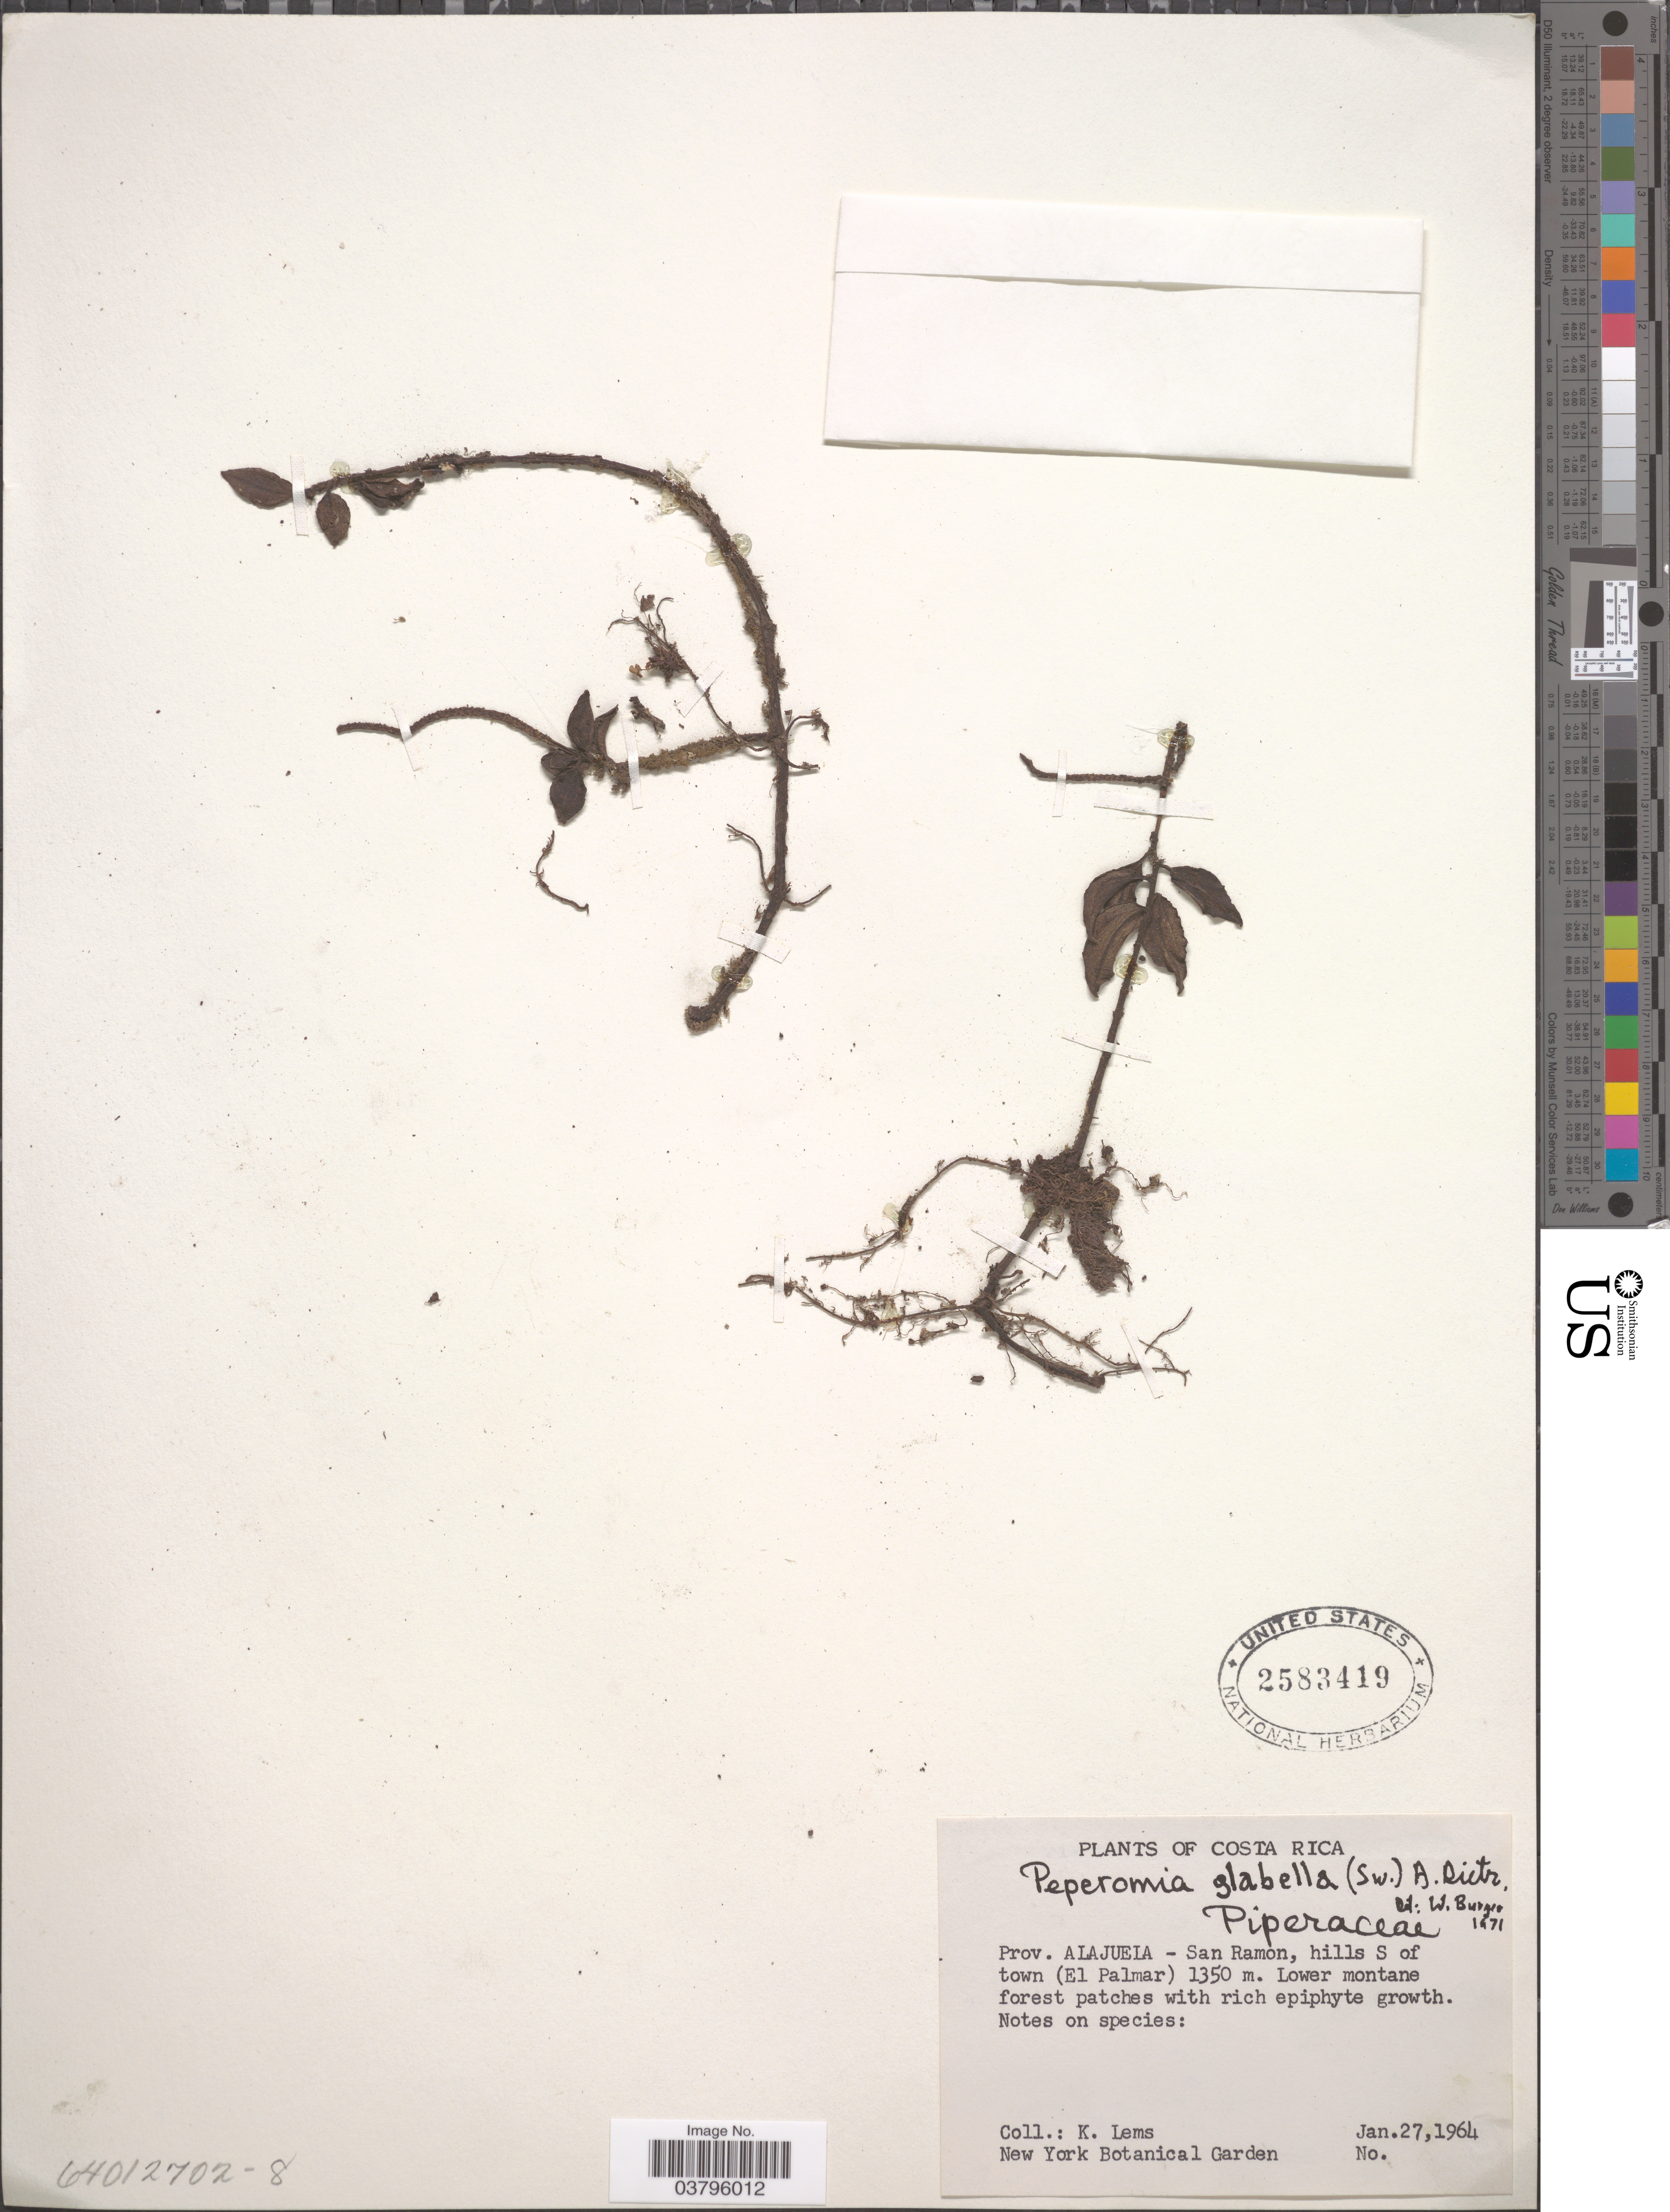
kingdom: Plantae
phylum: Tracheophyta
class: Magnoliopsida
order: Piperales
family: Piperaceae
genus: Peperomia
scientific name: Peperomia san-felipensis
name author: C. DC.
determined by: Jiménez, José Estaban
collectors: K. Lems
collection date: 1964-01-27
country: Costa Rica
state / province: Alajuela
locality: San Ramon, hills S of town (El Palmar).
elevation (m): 1350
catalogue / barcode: US 2583419